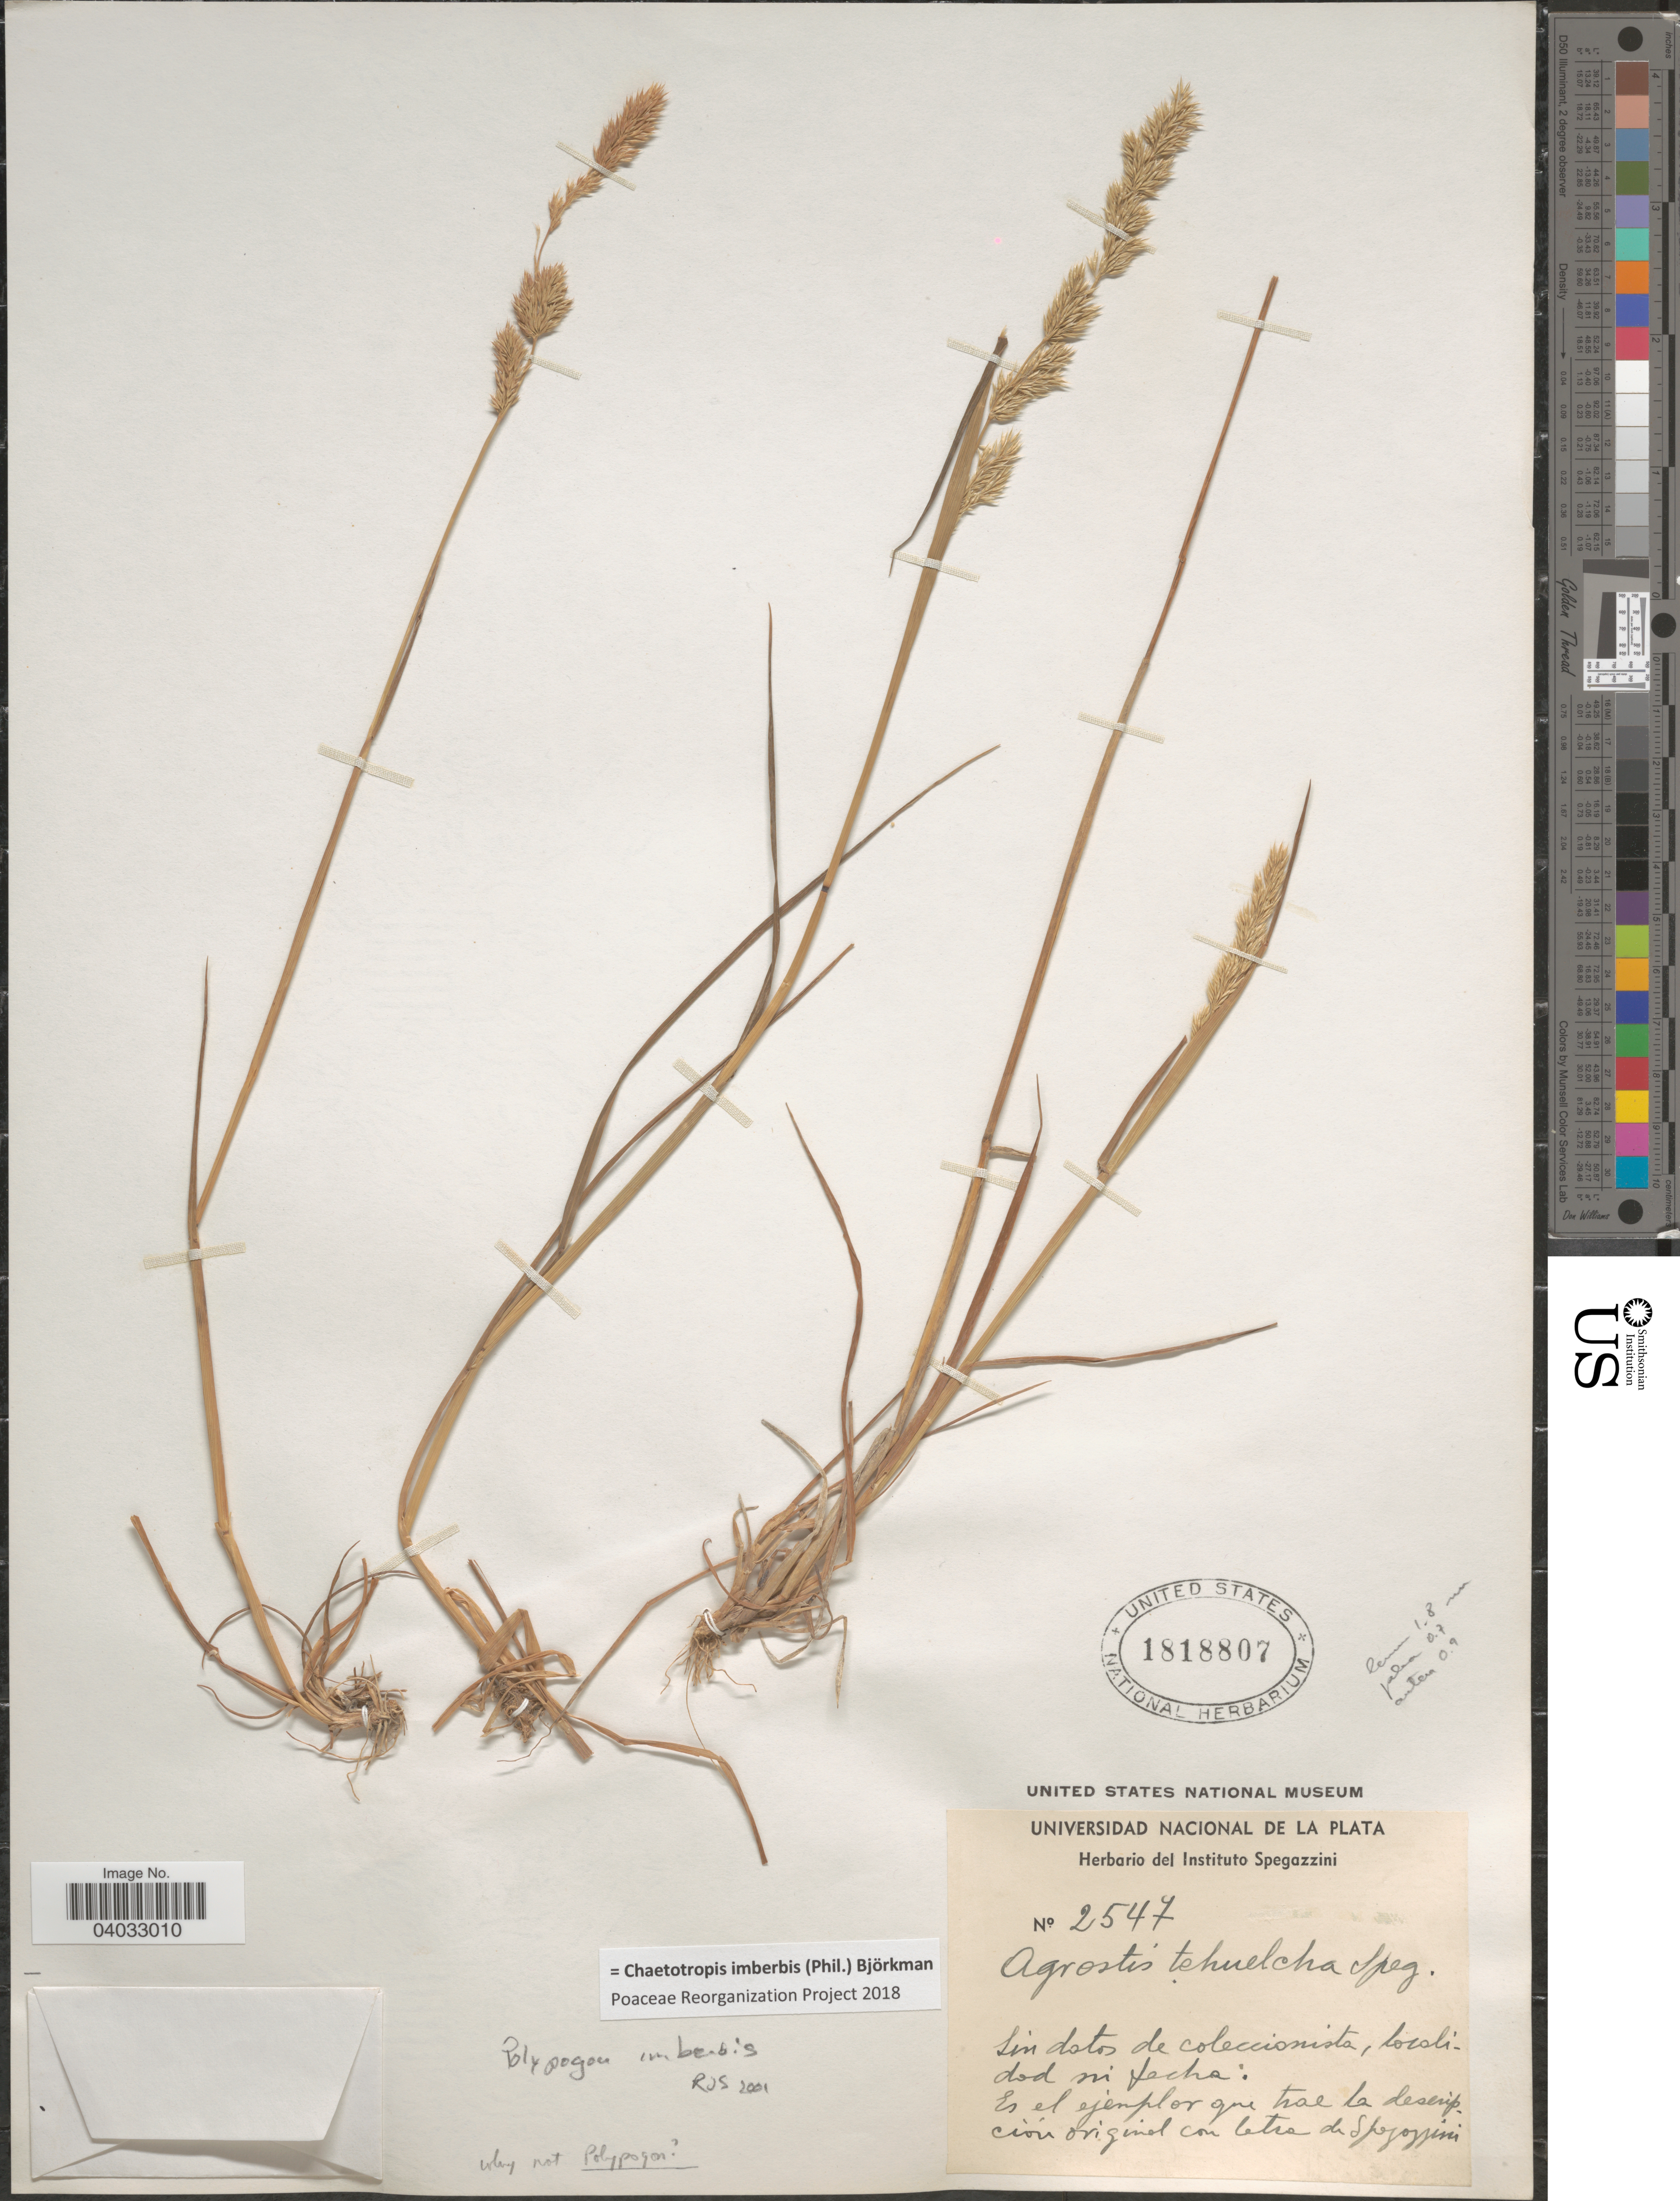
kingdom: Plantae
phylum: Tracheophyta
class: Liliopsida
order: Poales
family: Poaceae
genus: Chaetotropis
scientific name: Chaetotropis imberbis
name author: (Phil.) Björkman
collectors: Ex herb. Spegazzini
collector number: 2547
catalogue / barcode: US 1818807